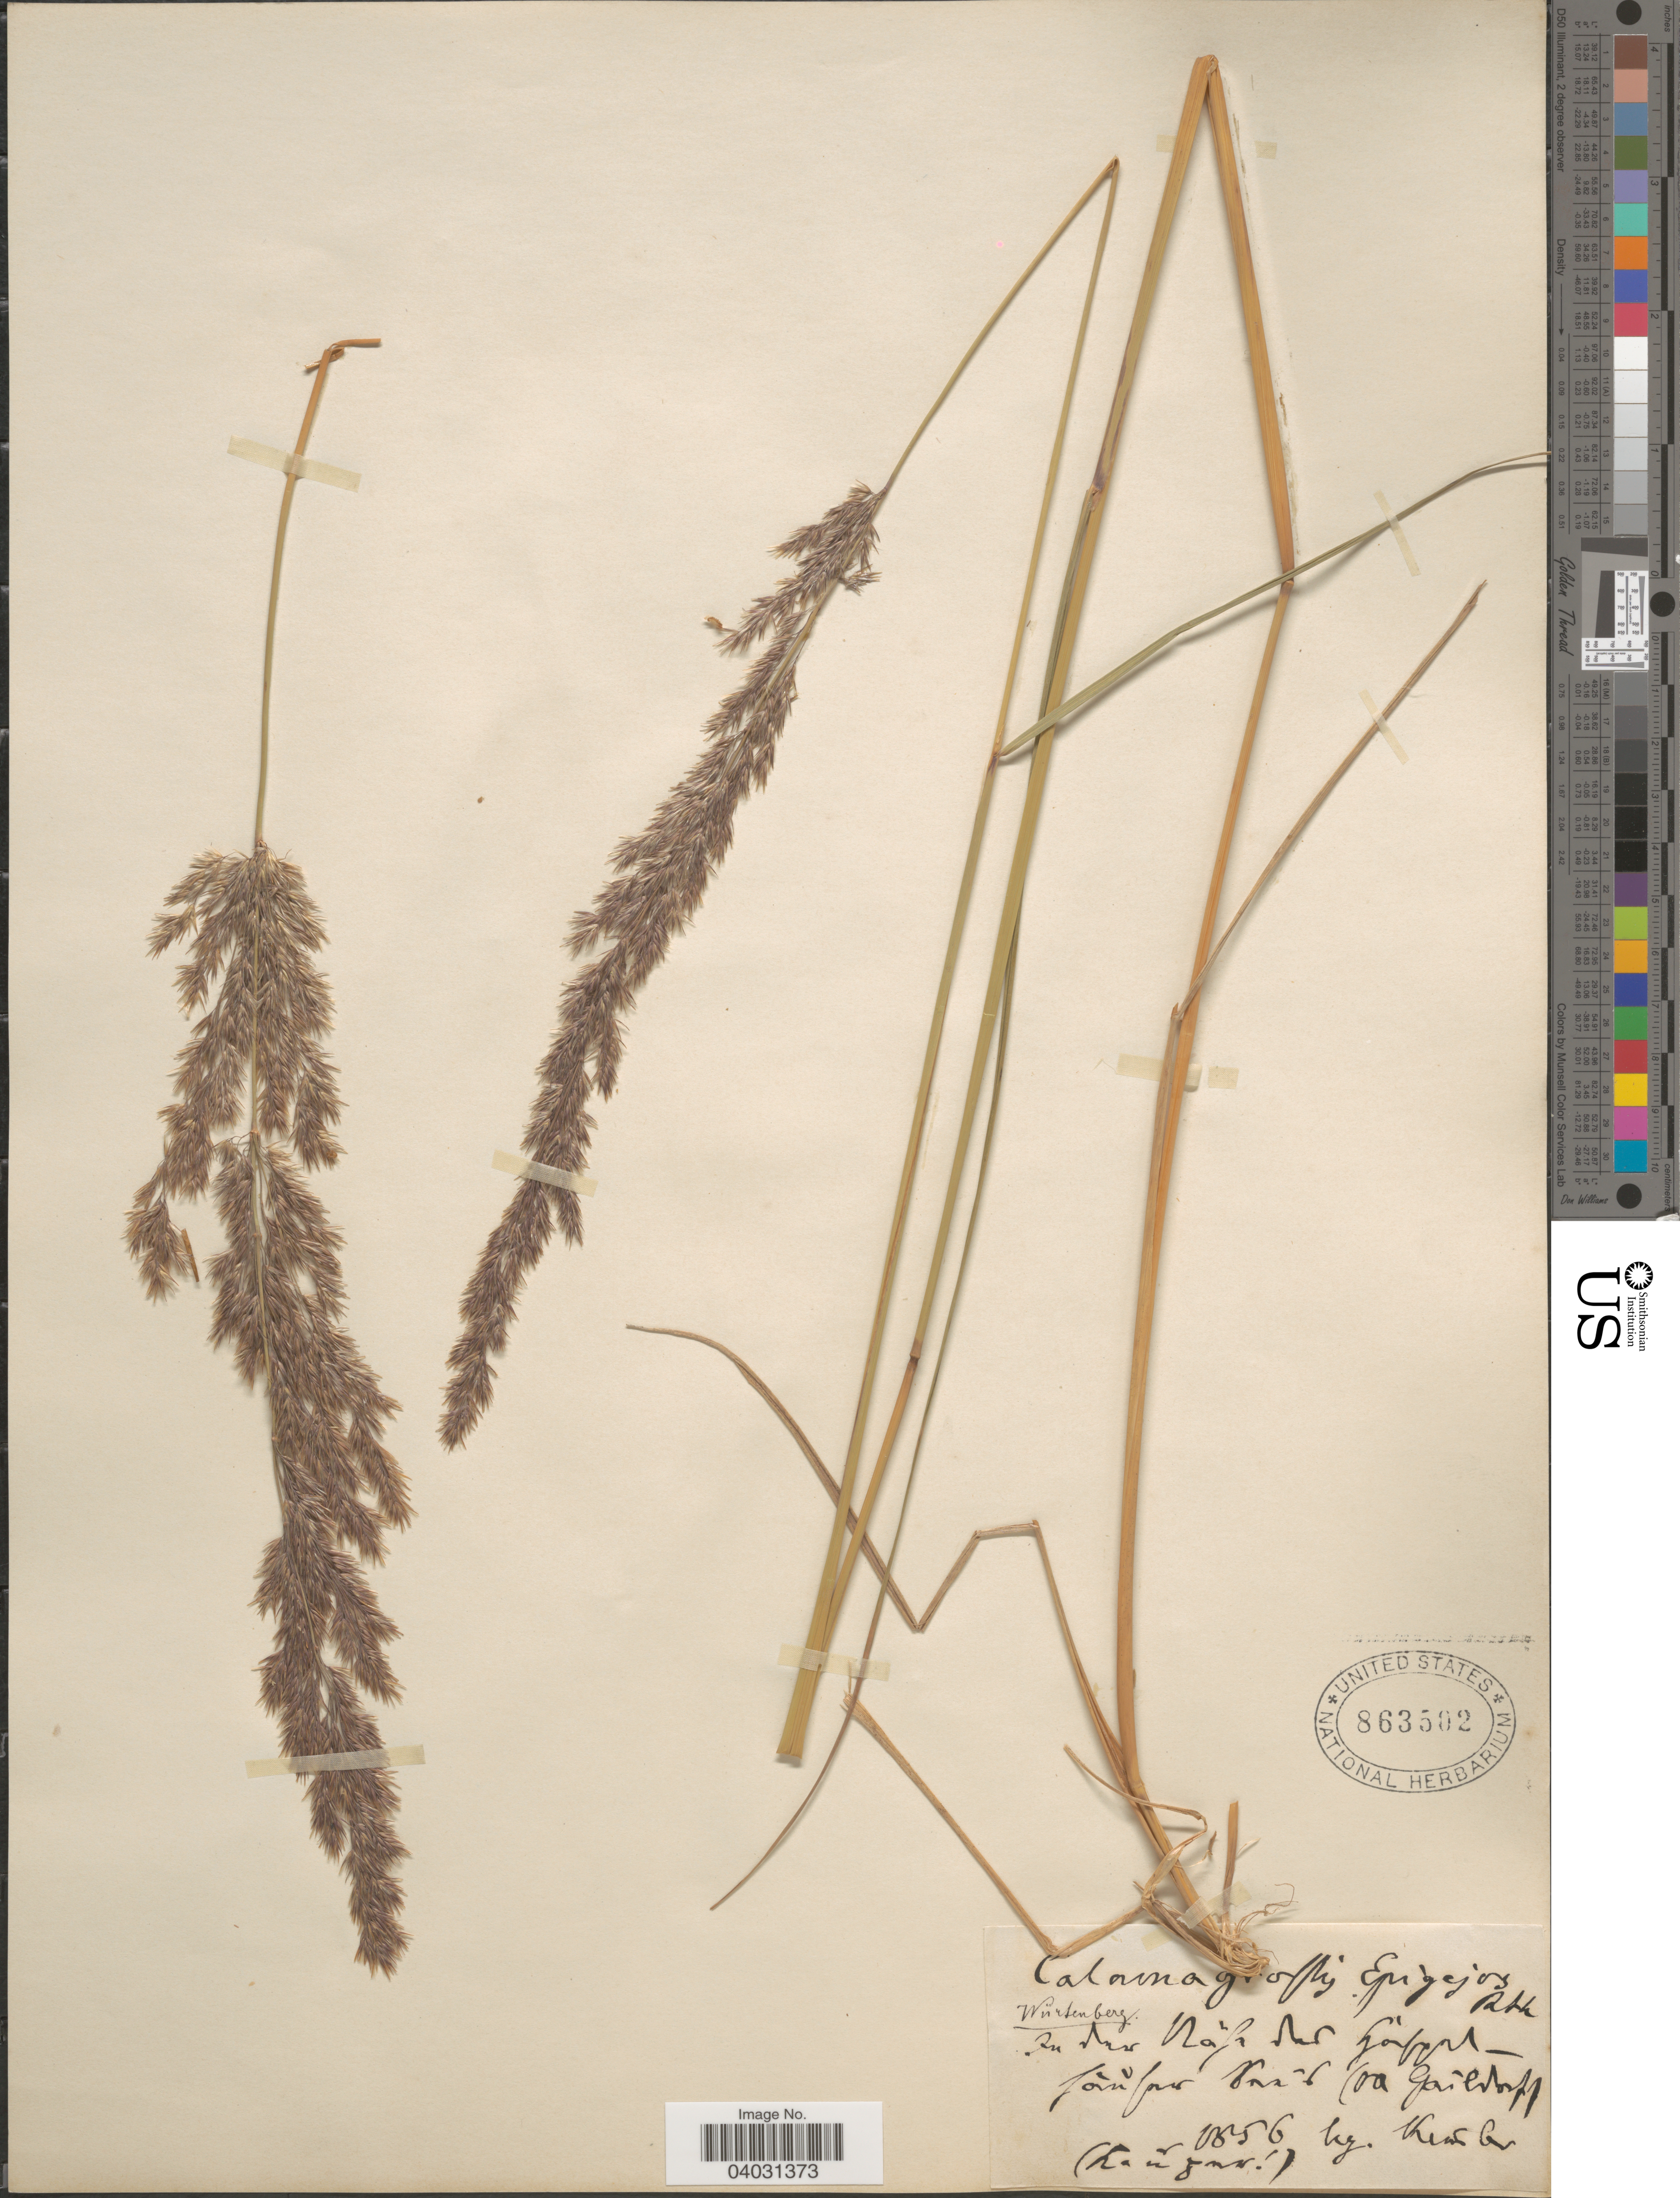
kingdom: Plantae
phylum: Tracheophyta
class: Liliopsida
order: Poales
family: Poaceae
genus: Calamagrostis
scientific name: Calamagrostis epigeios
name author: (L.) Roth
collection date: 1856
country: Germany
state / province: Baden-Württemberg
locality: Würtenberg. [illegible text] va Gaildorff.[interpreted]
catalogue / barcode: US 863502